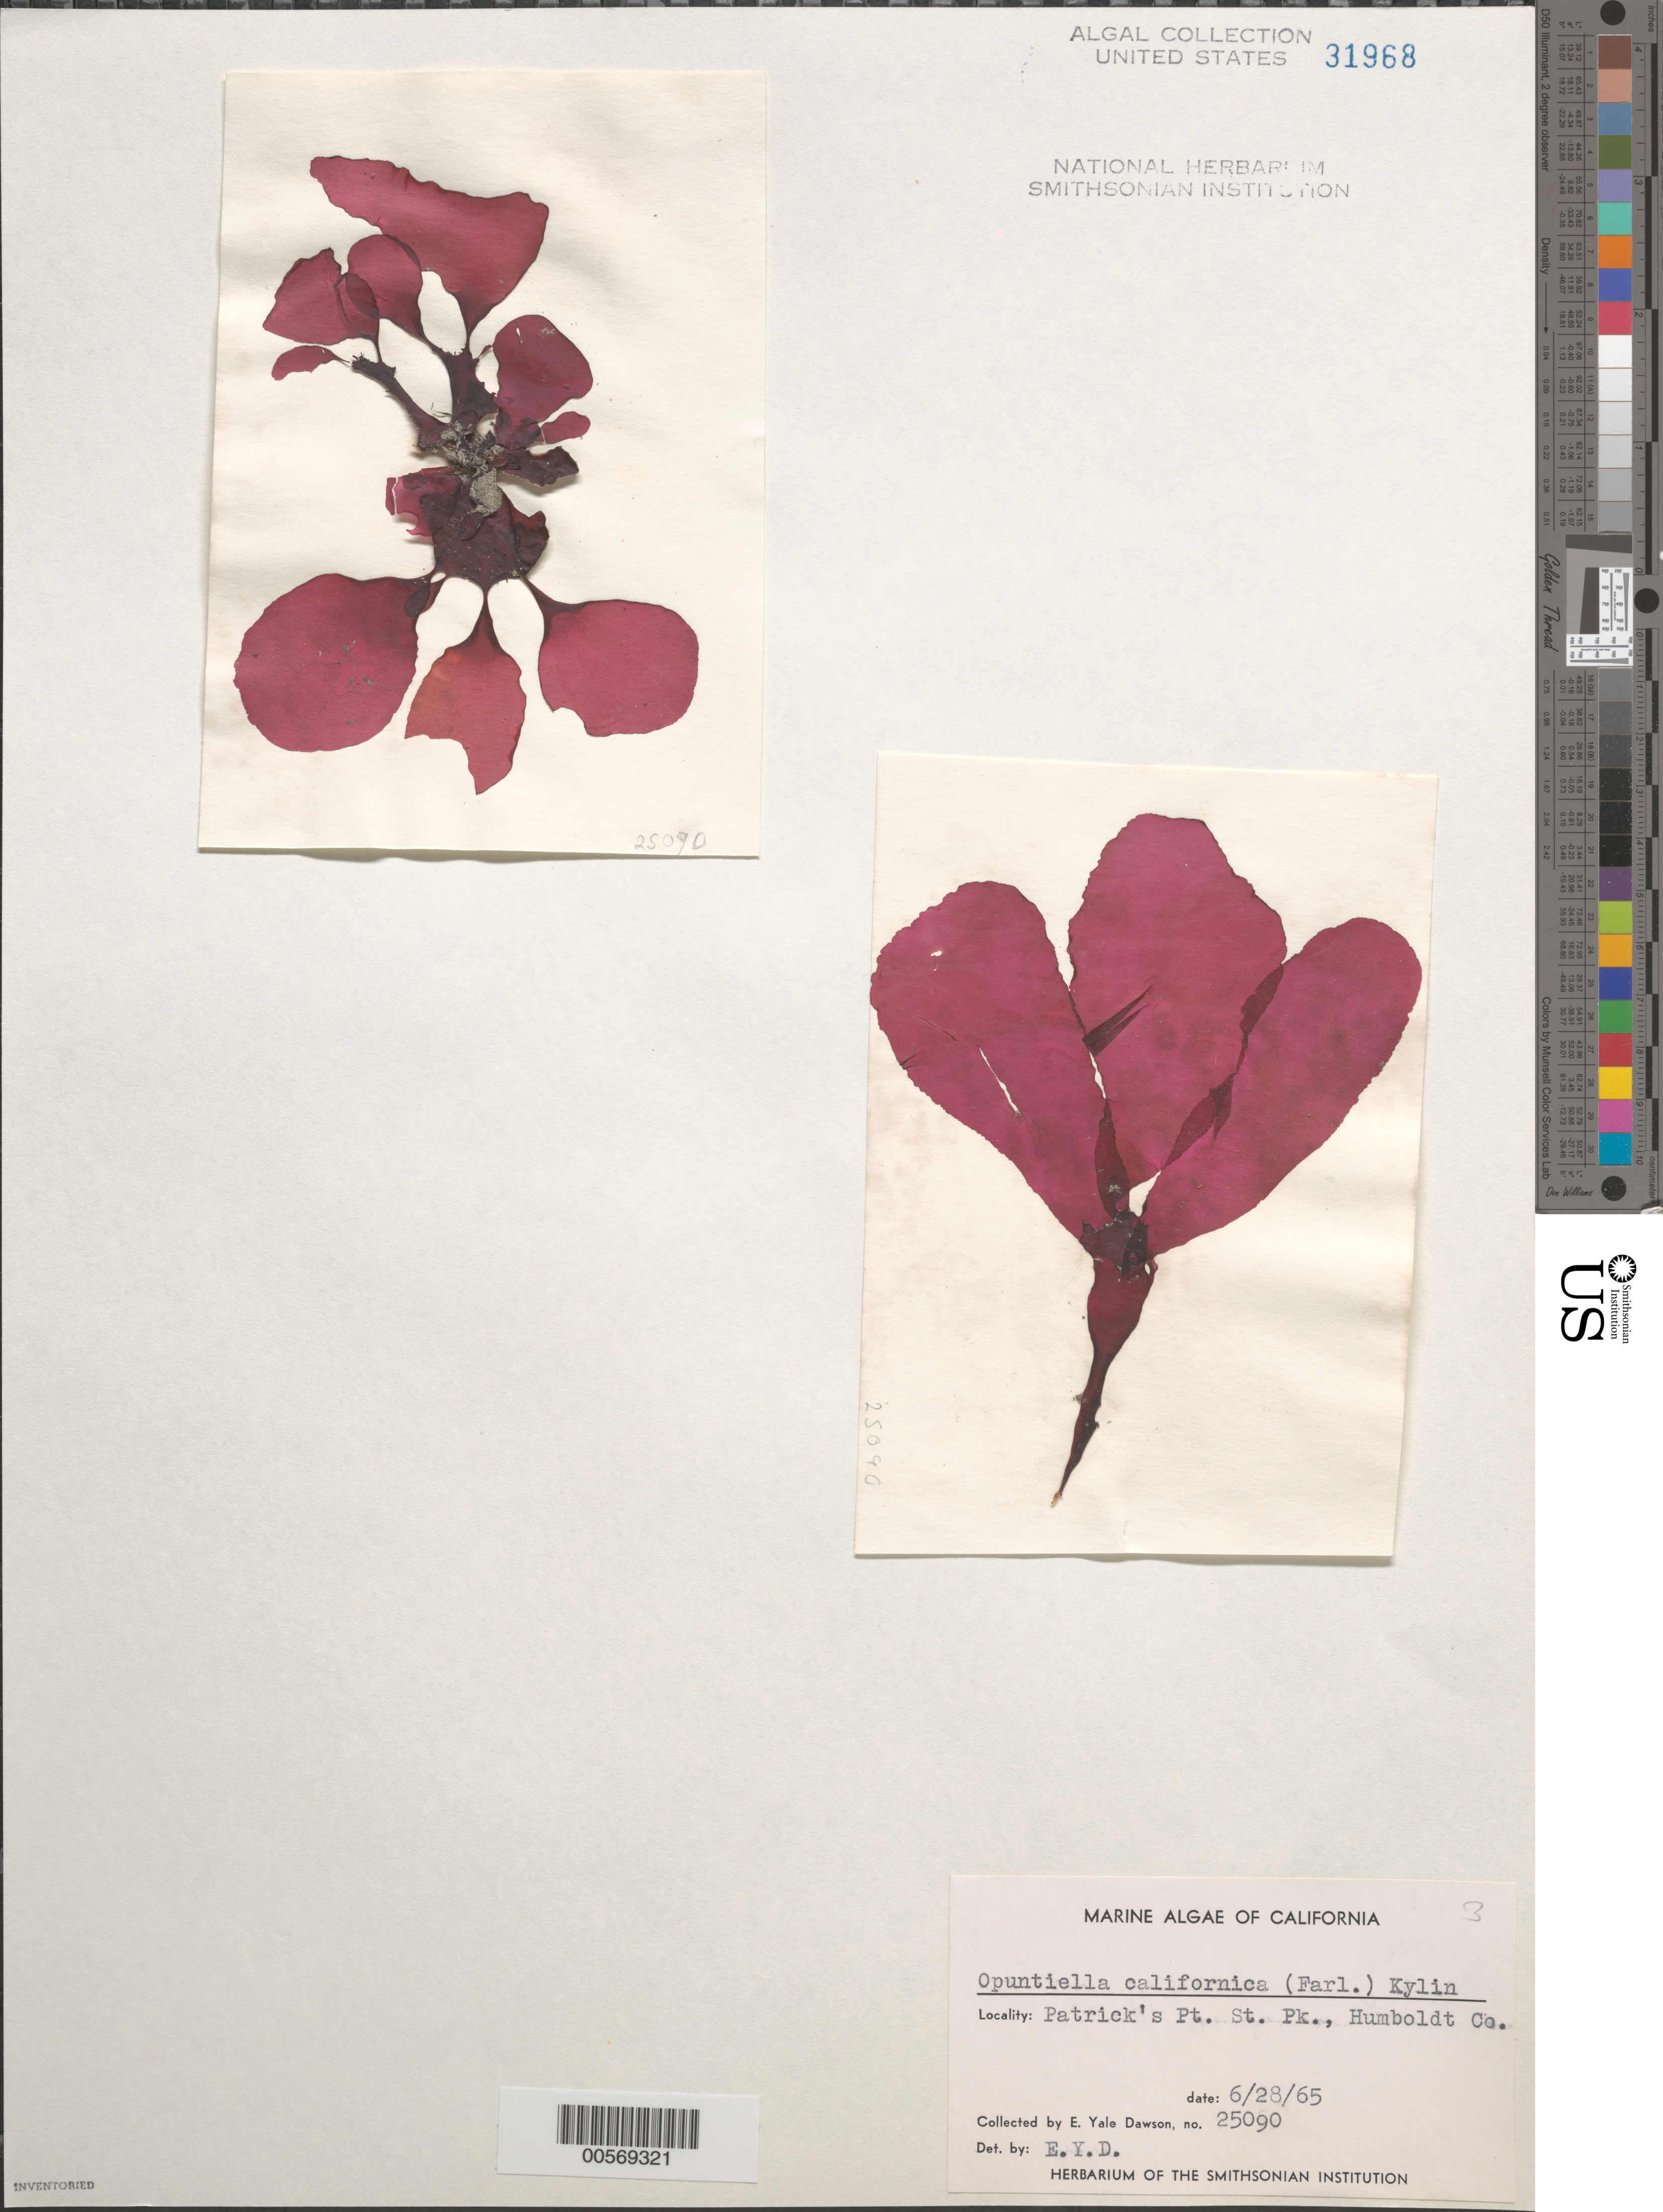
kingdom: Plantae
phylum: Rhodophyta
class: Florideophyceae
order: Gigartinales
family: Furcellariaceae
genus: Opuntiella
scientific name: Opuntiella californica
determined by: Dawson, E. Y.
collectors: E. Y. Dawson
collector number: EYD 25090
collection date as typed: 28 Jun 1965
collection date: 1965-06-28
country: United States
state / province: California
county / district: Humboldt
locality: Patrick's Point State Park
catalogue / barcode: US 31968